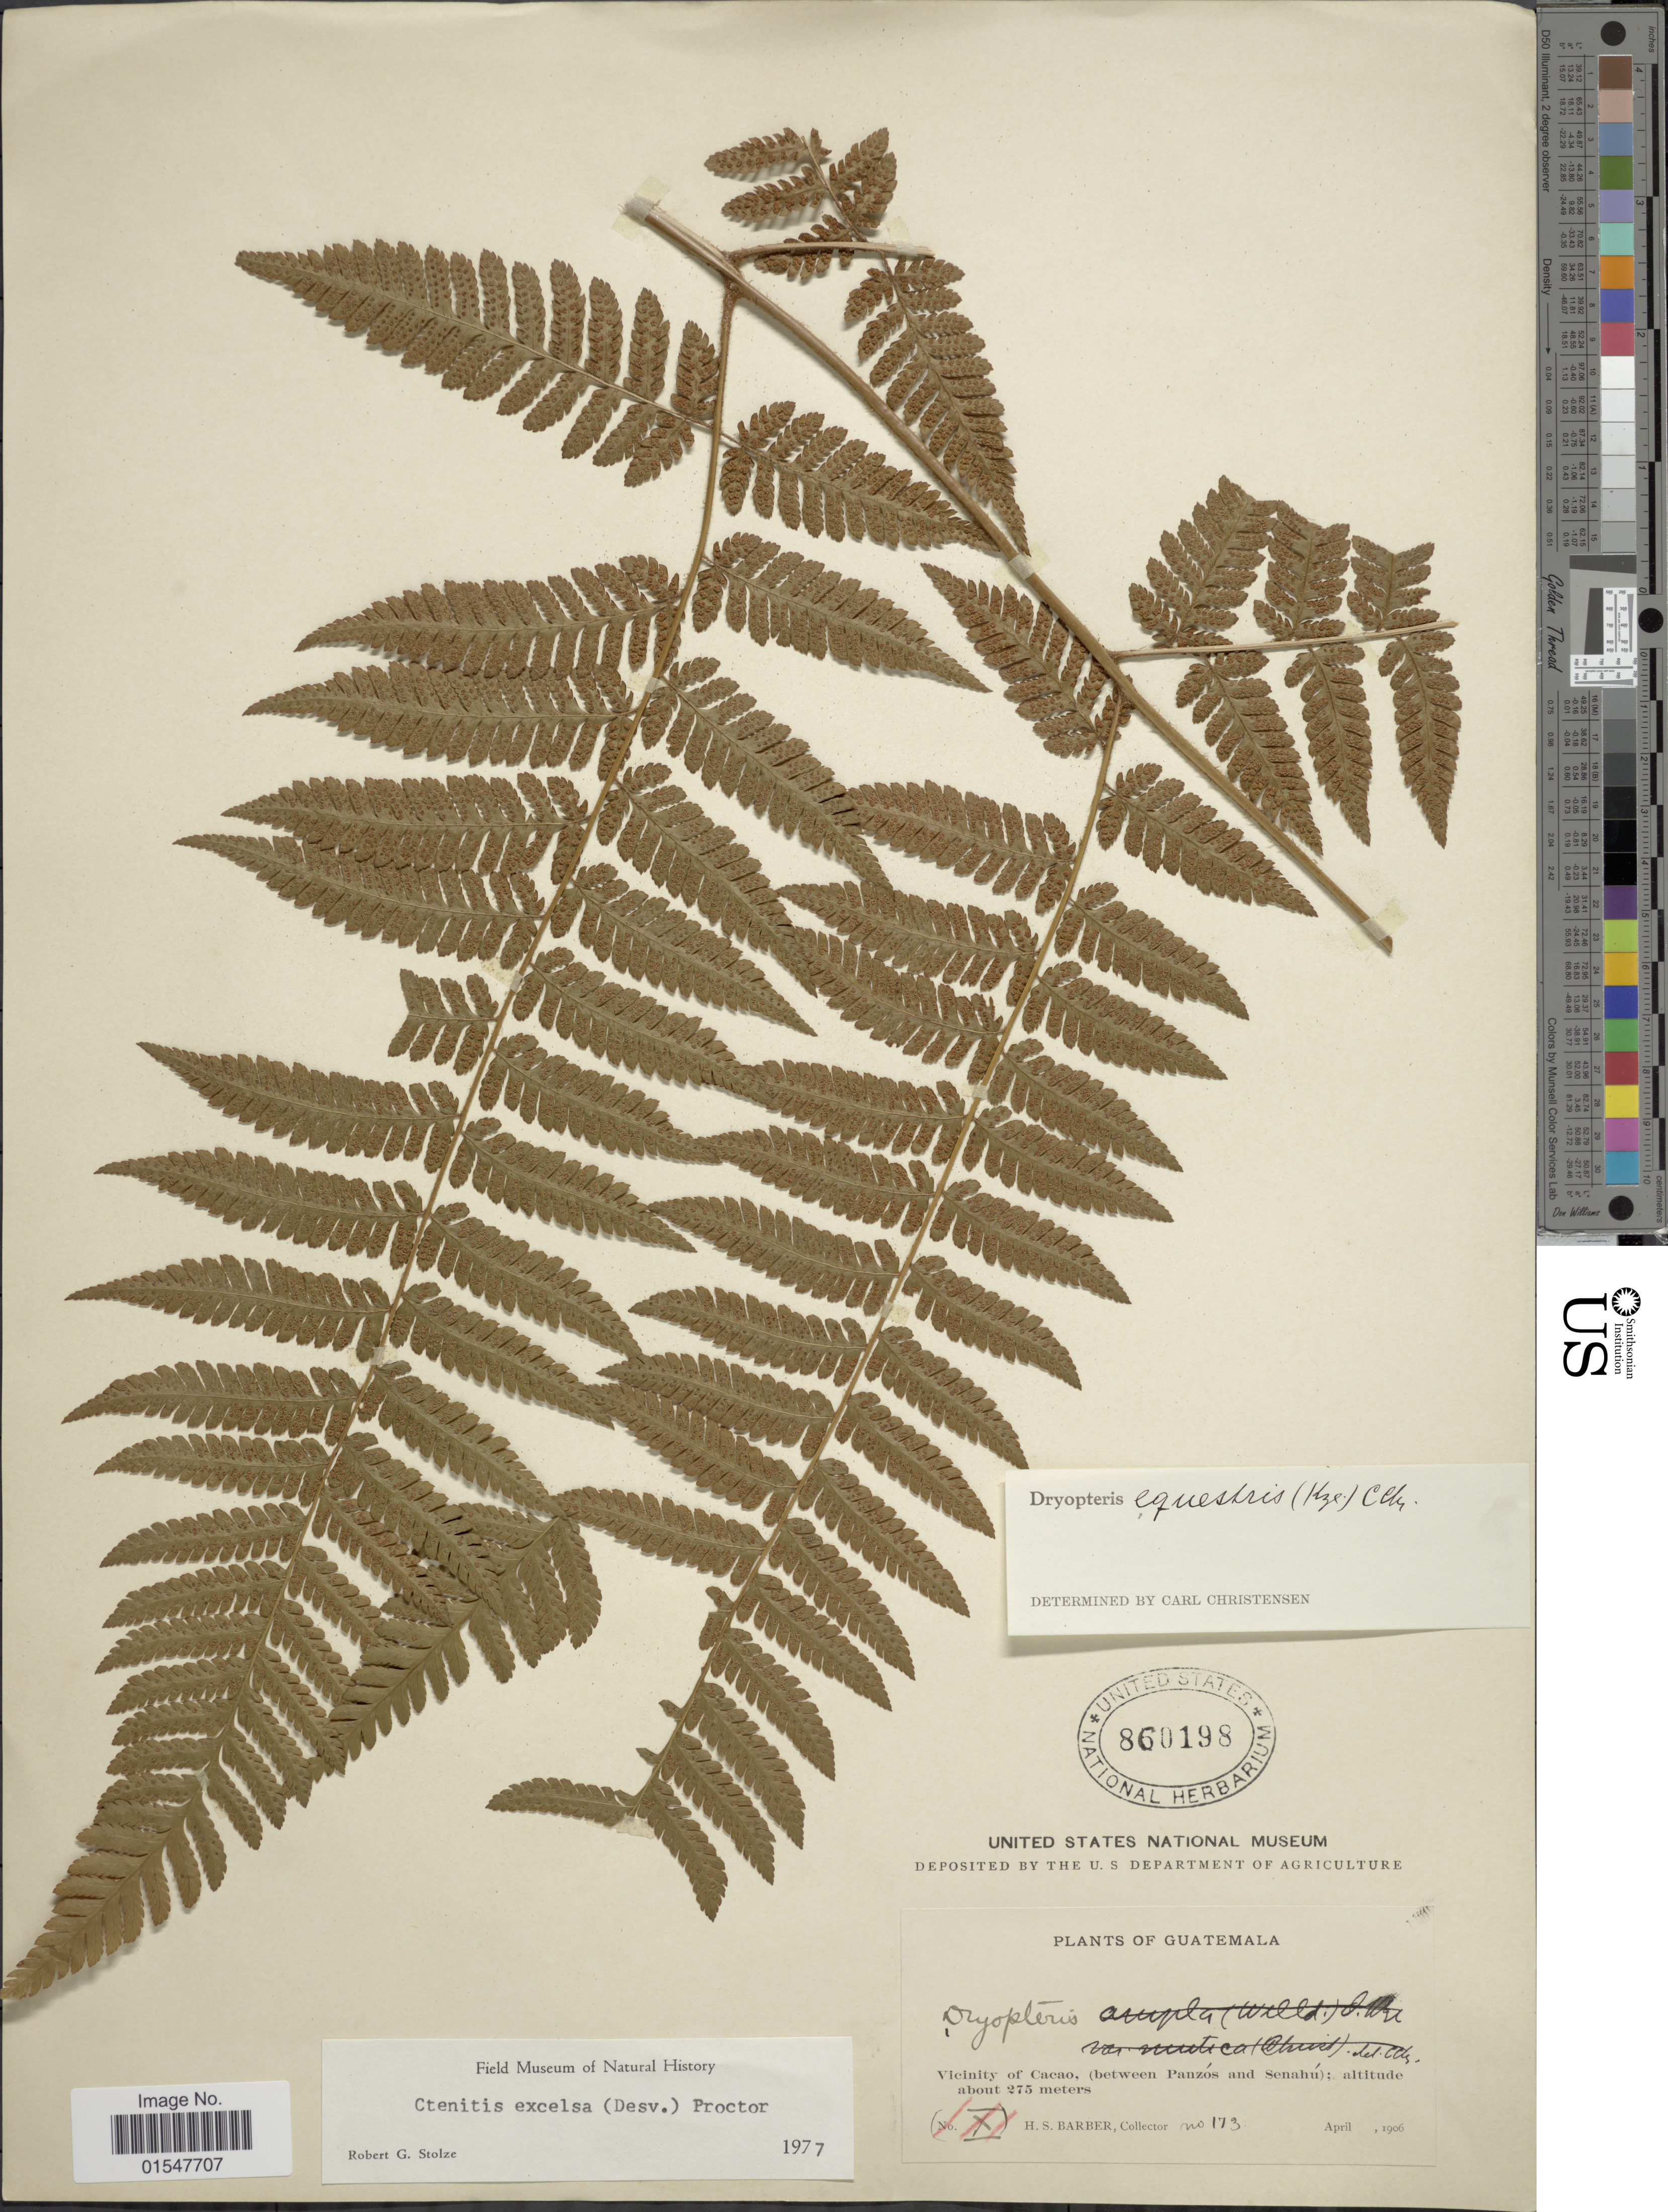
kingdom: Plantae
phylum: Tracheophyta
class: Polypodiopsida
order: Polypodiales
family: Dryopteridaceae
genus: Ctenitis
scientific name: Ctenitis excelsa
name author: (Desv.) Proctor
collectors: H. Barber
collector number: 173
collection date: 1906-04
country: Guatemala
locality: Vicinity of Cacao, (between Panzos and Senahu)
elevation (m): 275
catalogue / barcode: US 860198